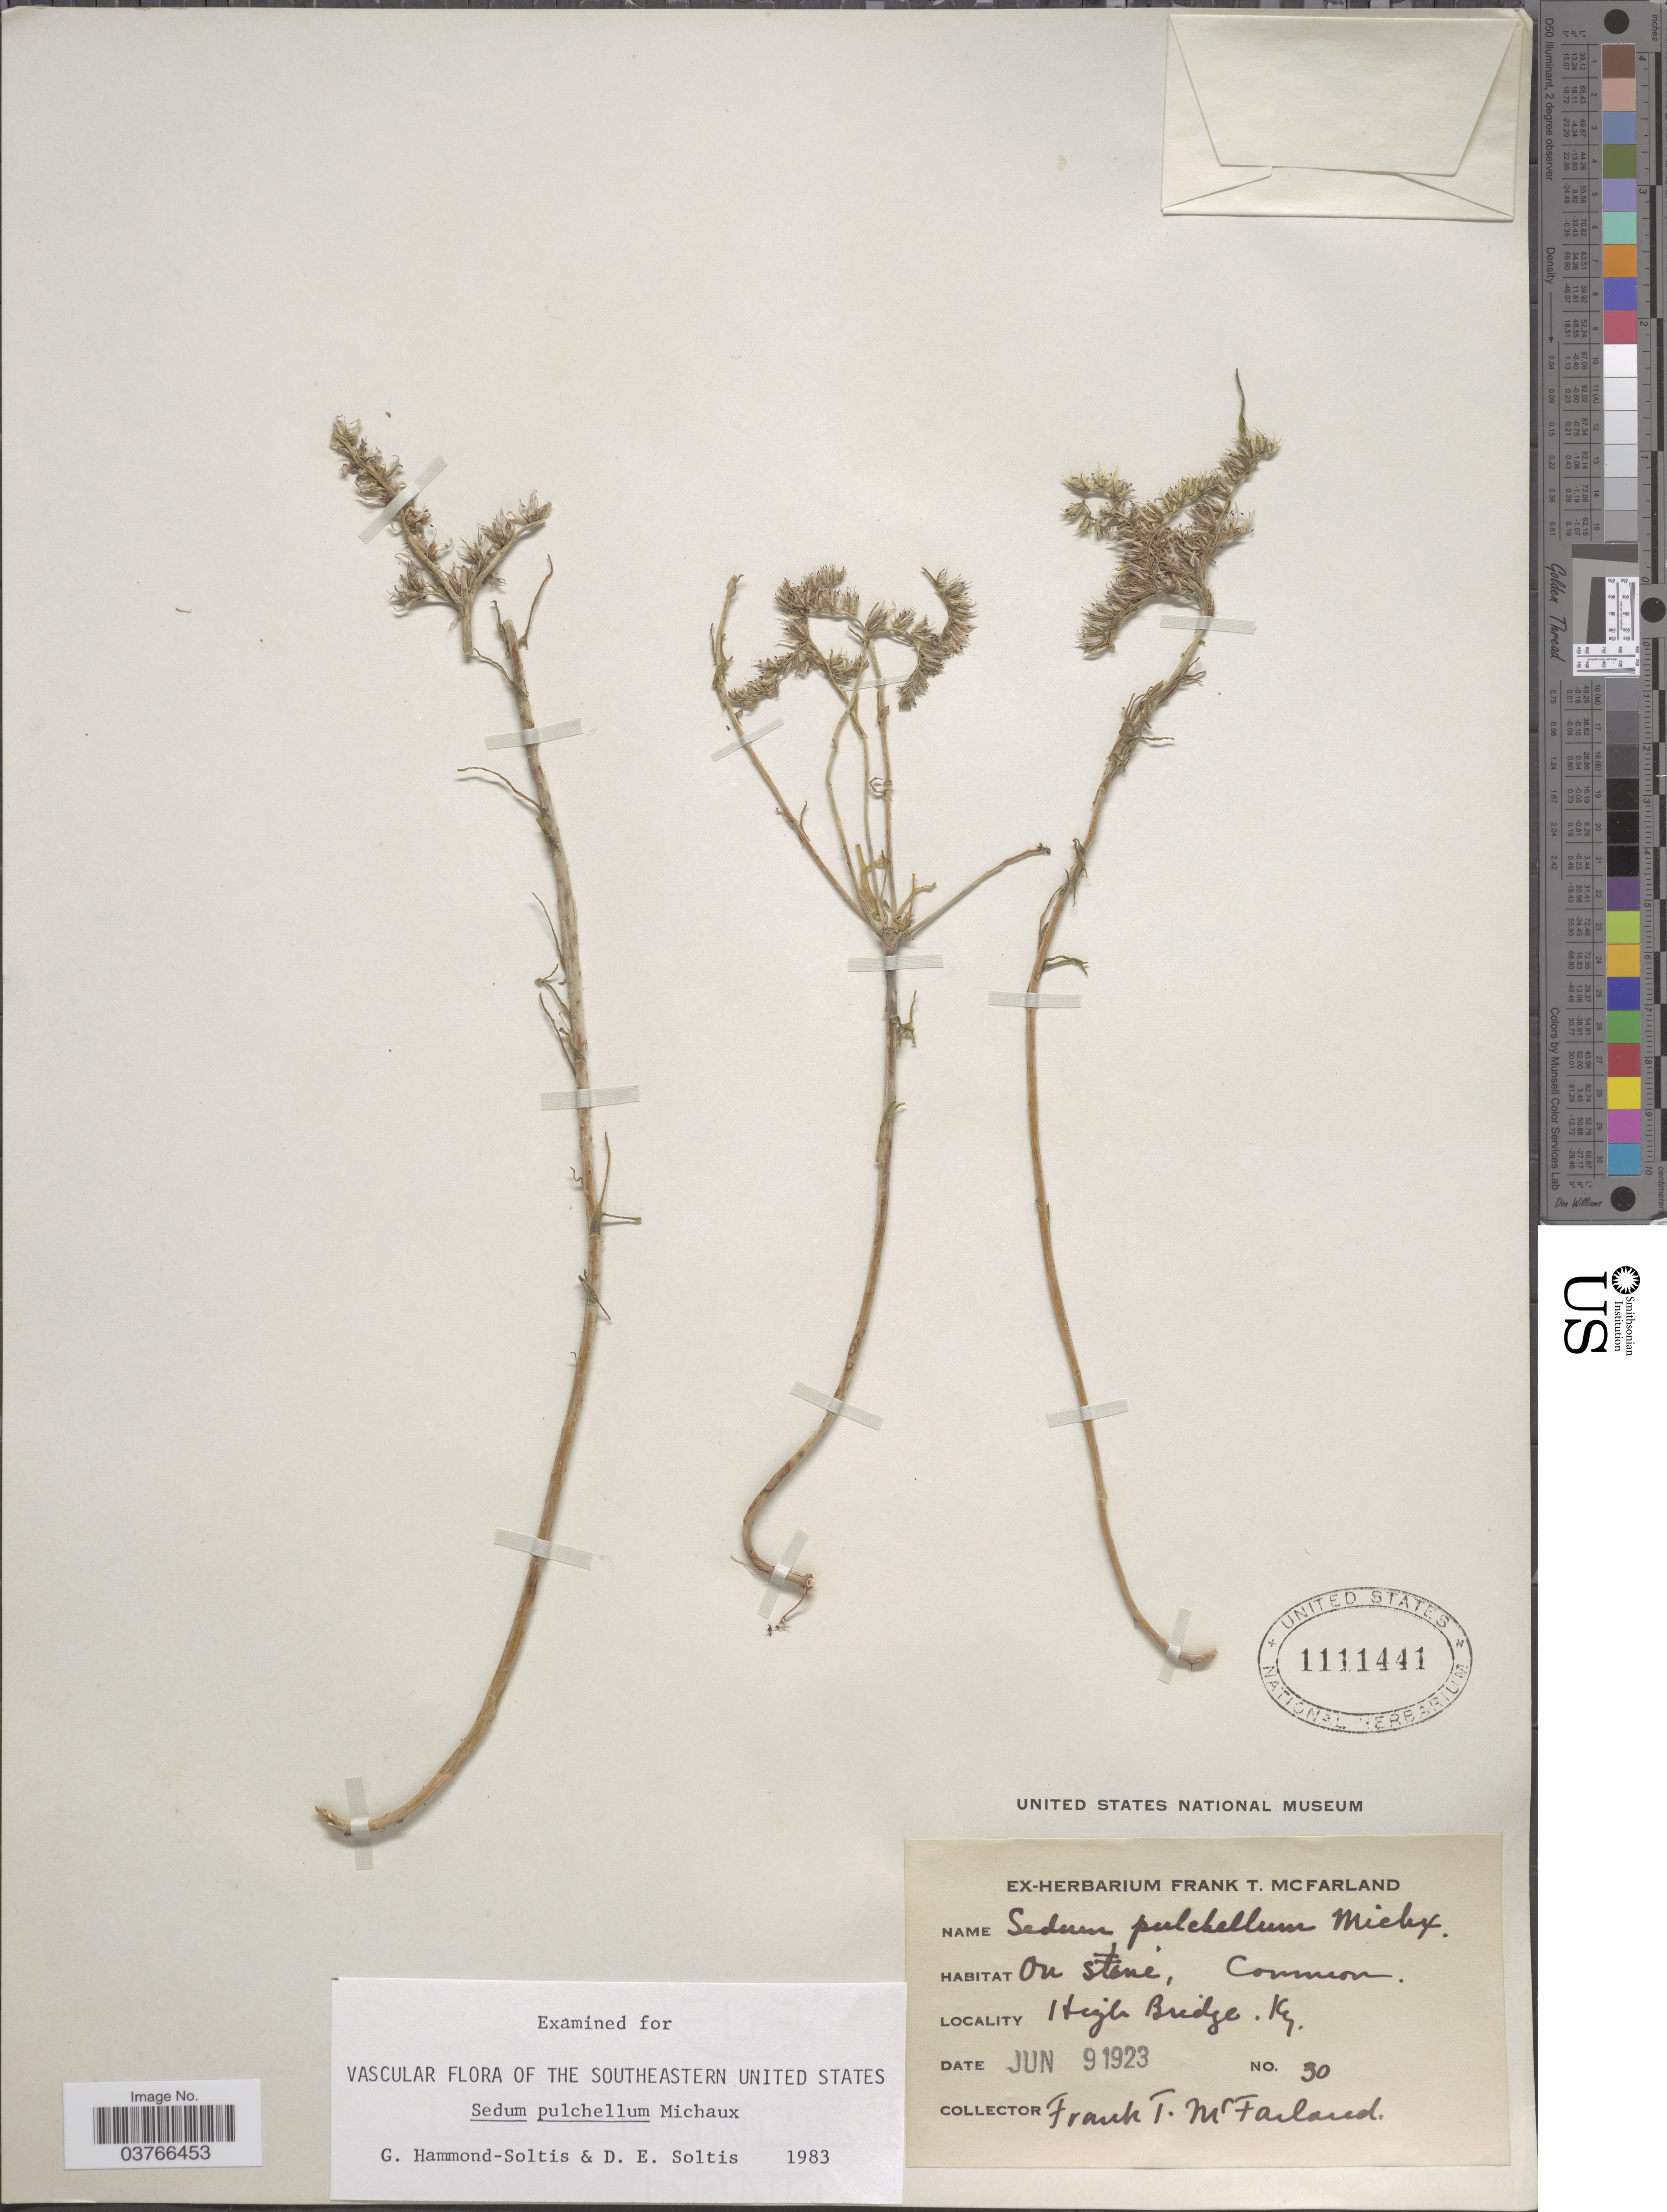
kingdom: Plantae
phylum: Tracheophyta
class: Magnoliopsida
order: Saxifragales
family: Crassulaceae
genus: Sedum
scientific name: Sedum pulchellum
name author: Michx.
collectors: F. McFarland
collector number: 30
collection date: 1923-06-09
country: United States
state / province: Kentucky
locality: High Bridge.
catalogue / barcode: US 1111441